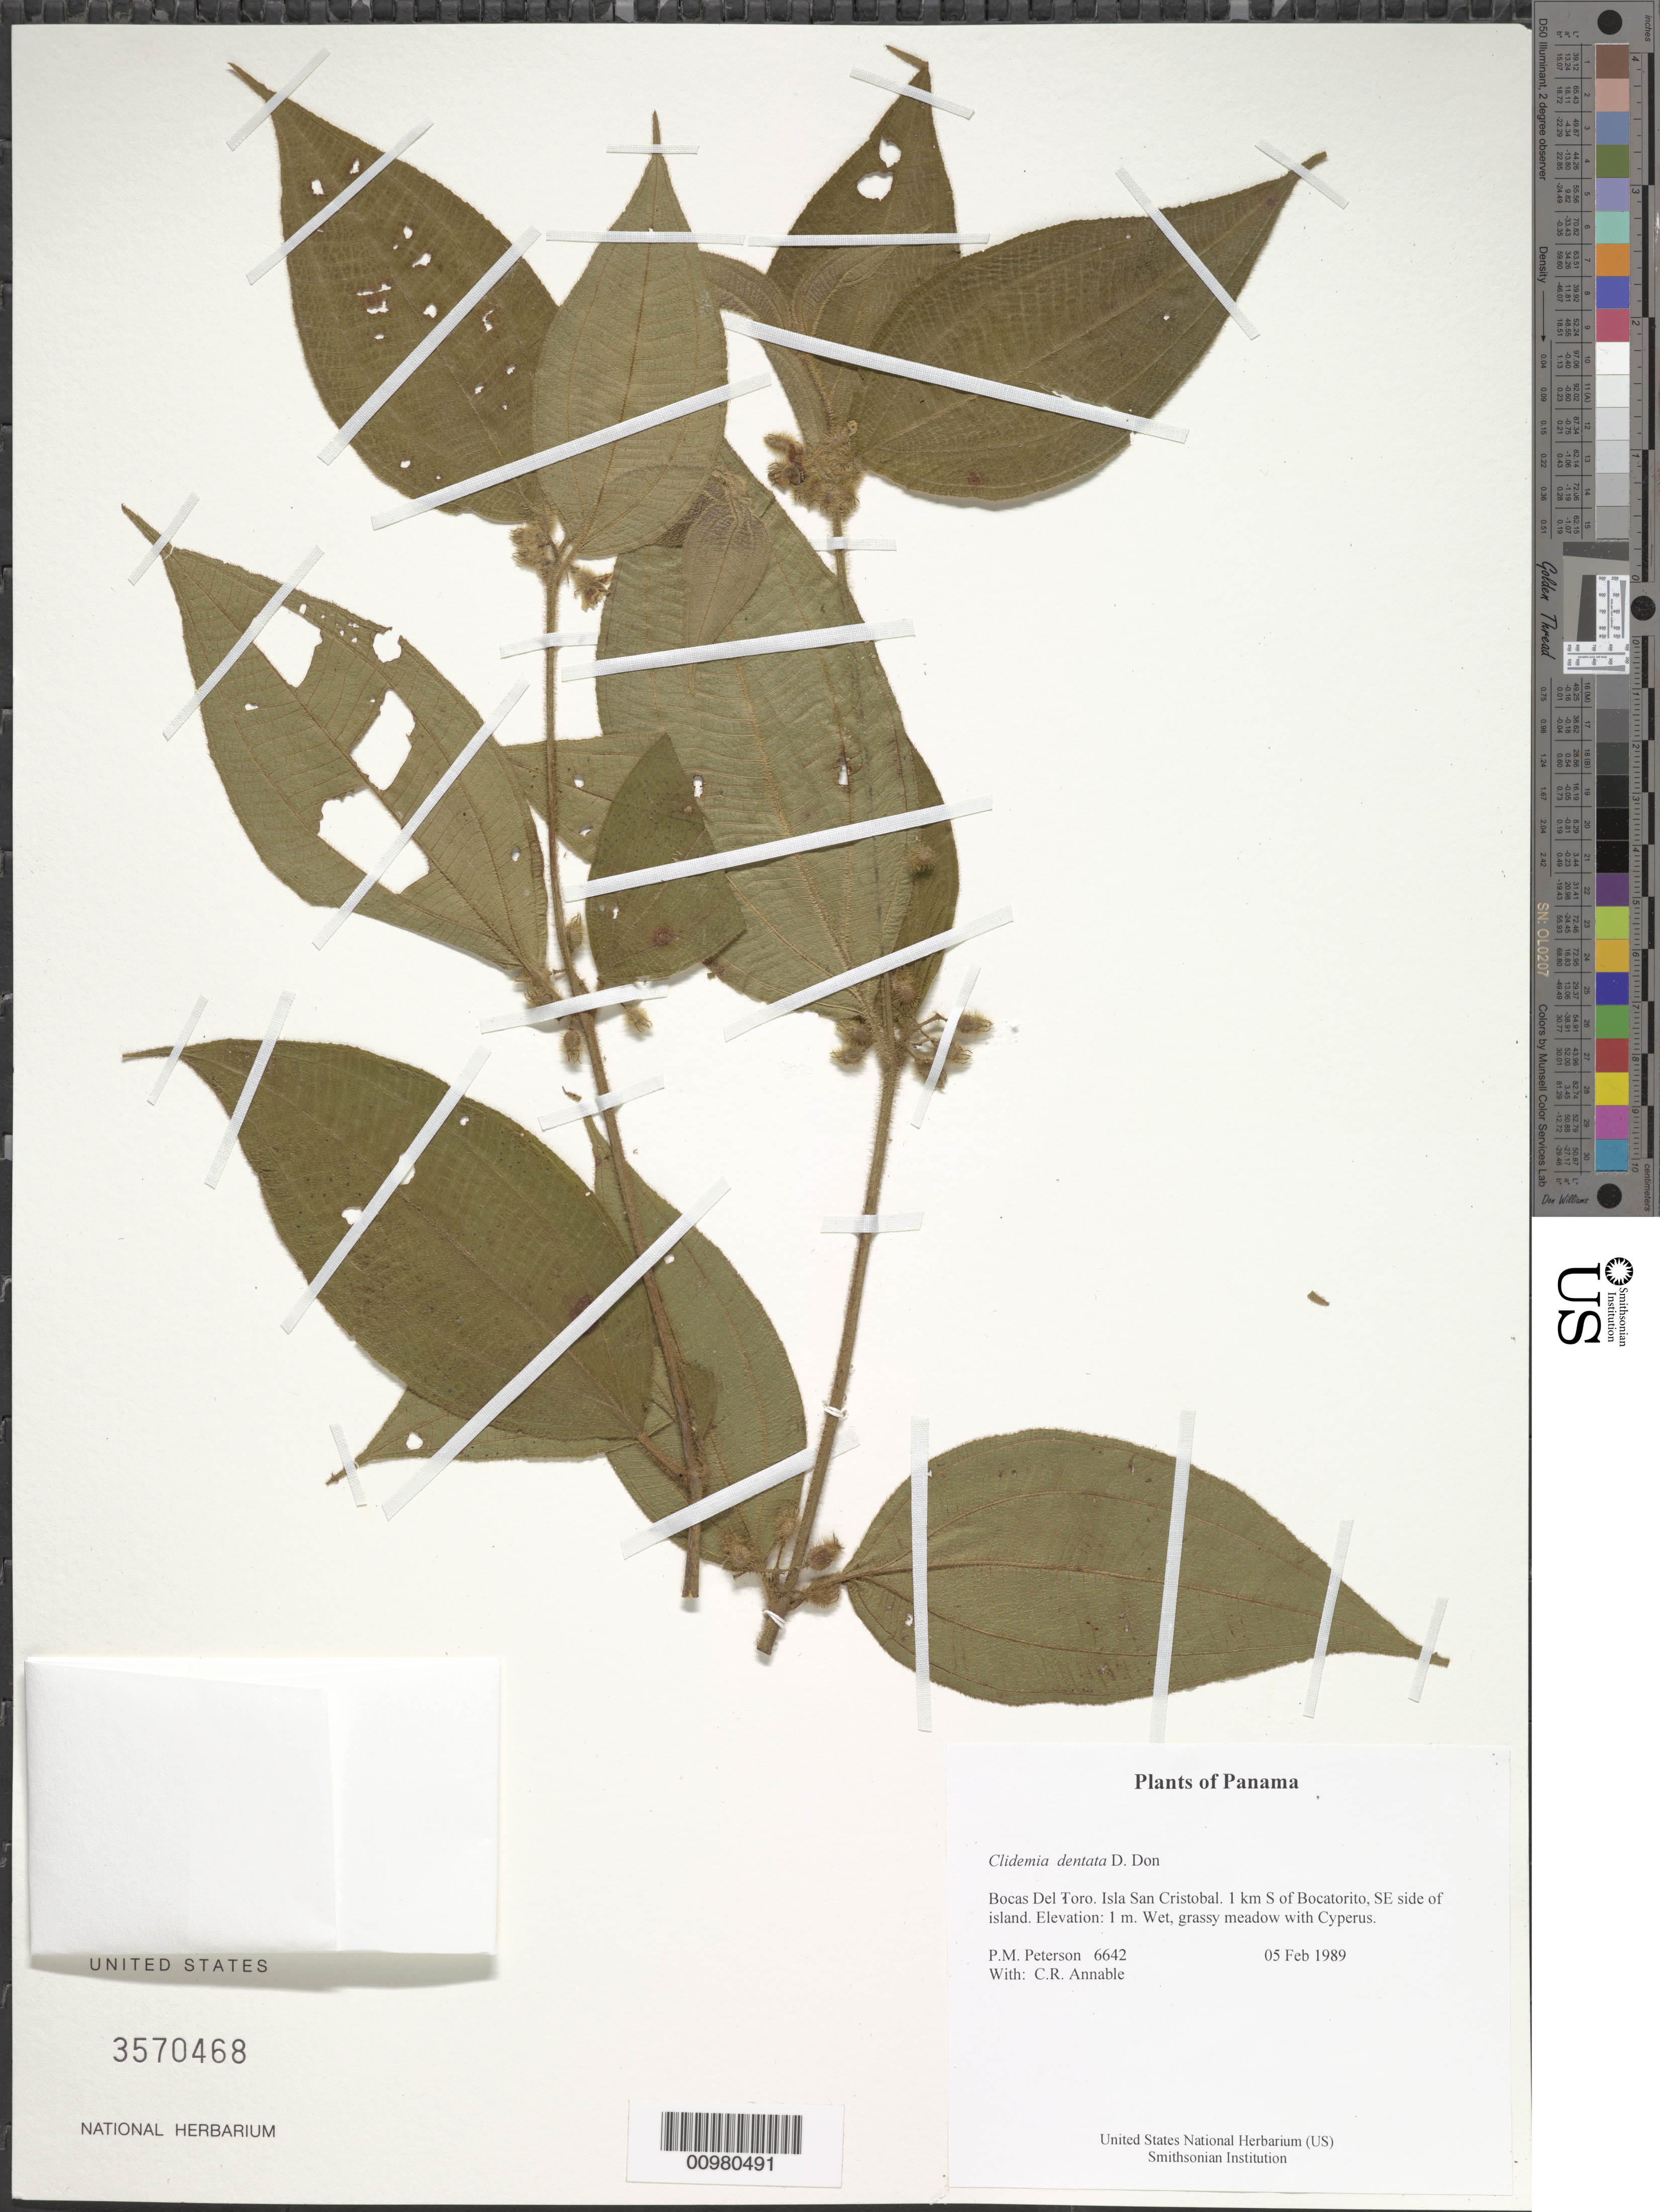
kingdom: Plantae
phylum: Tracheophyta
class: Magnoliopsida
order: Myrtales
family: Melastomataceae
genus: Clidemia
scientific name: Clidemia dentata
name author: D. Don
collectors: P. M. Peterson & C. R. Annable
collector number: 06642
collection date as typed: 05 Feb 1989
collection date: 1989-02-05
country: Panama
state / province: Bocas del Toro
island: San Cristobal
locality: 1 km S of Bocatorito, SE side of island.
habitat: Wet, grassy meadow with Cyperus.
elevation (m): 1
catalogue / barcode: US 3570468